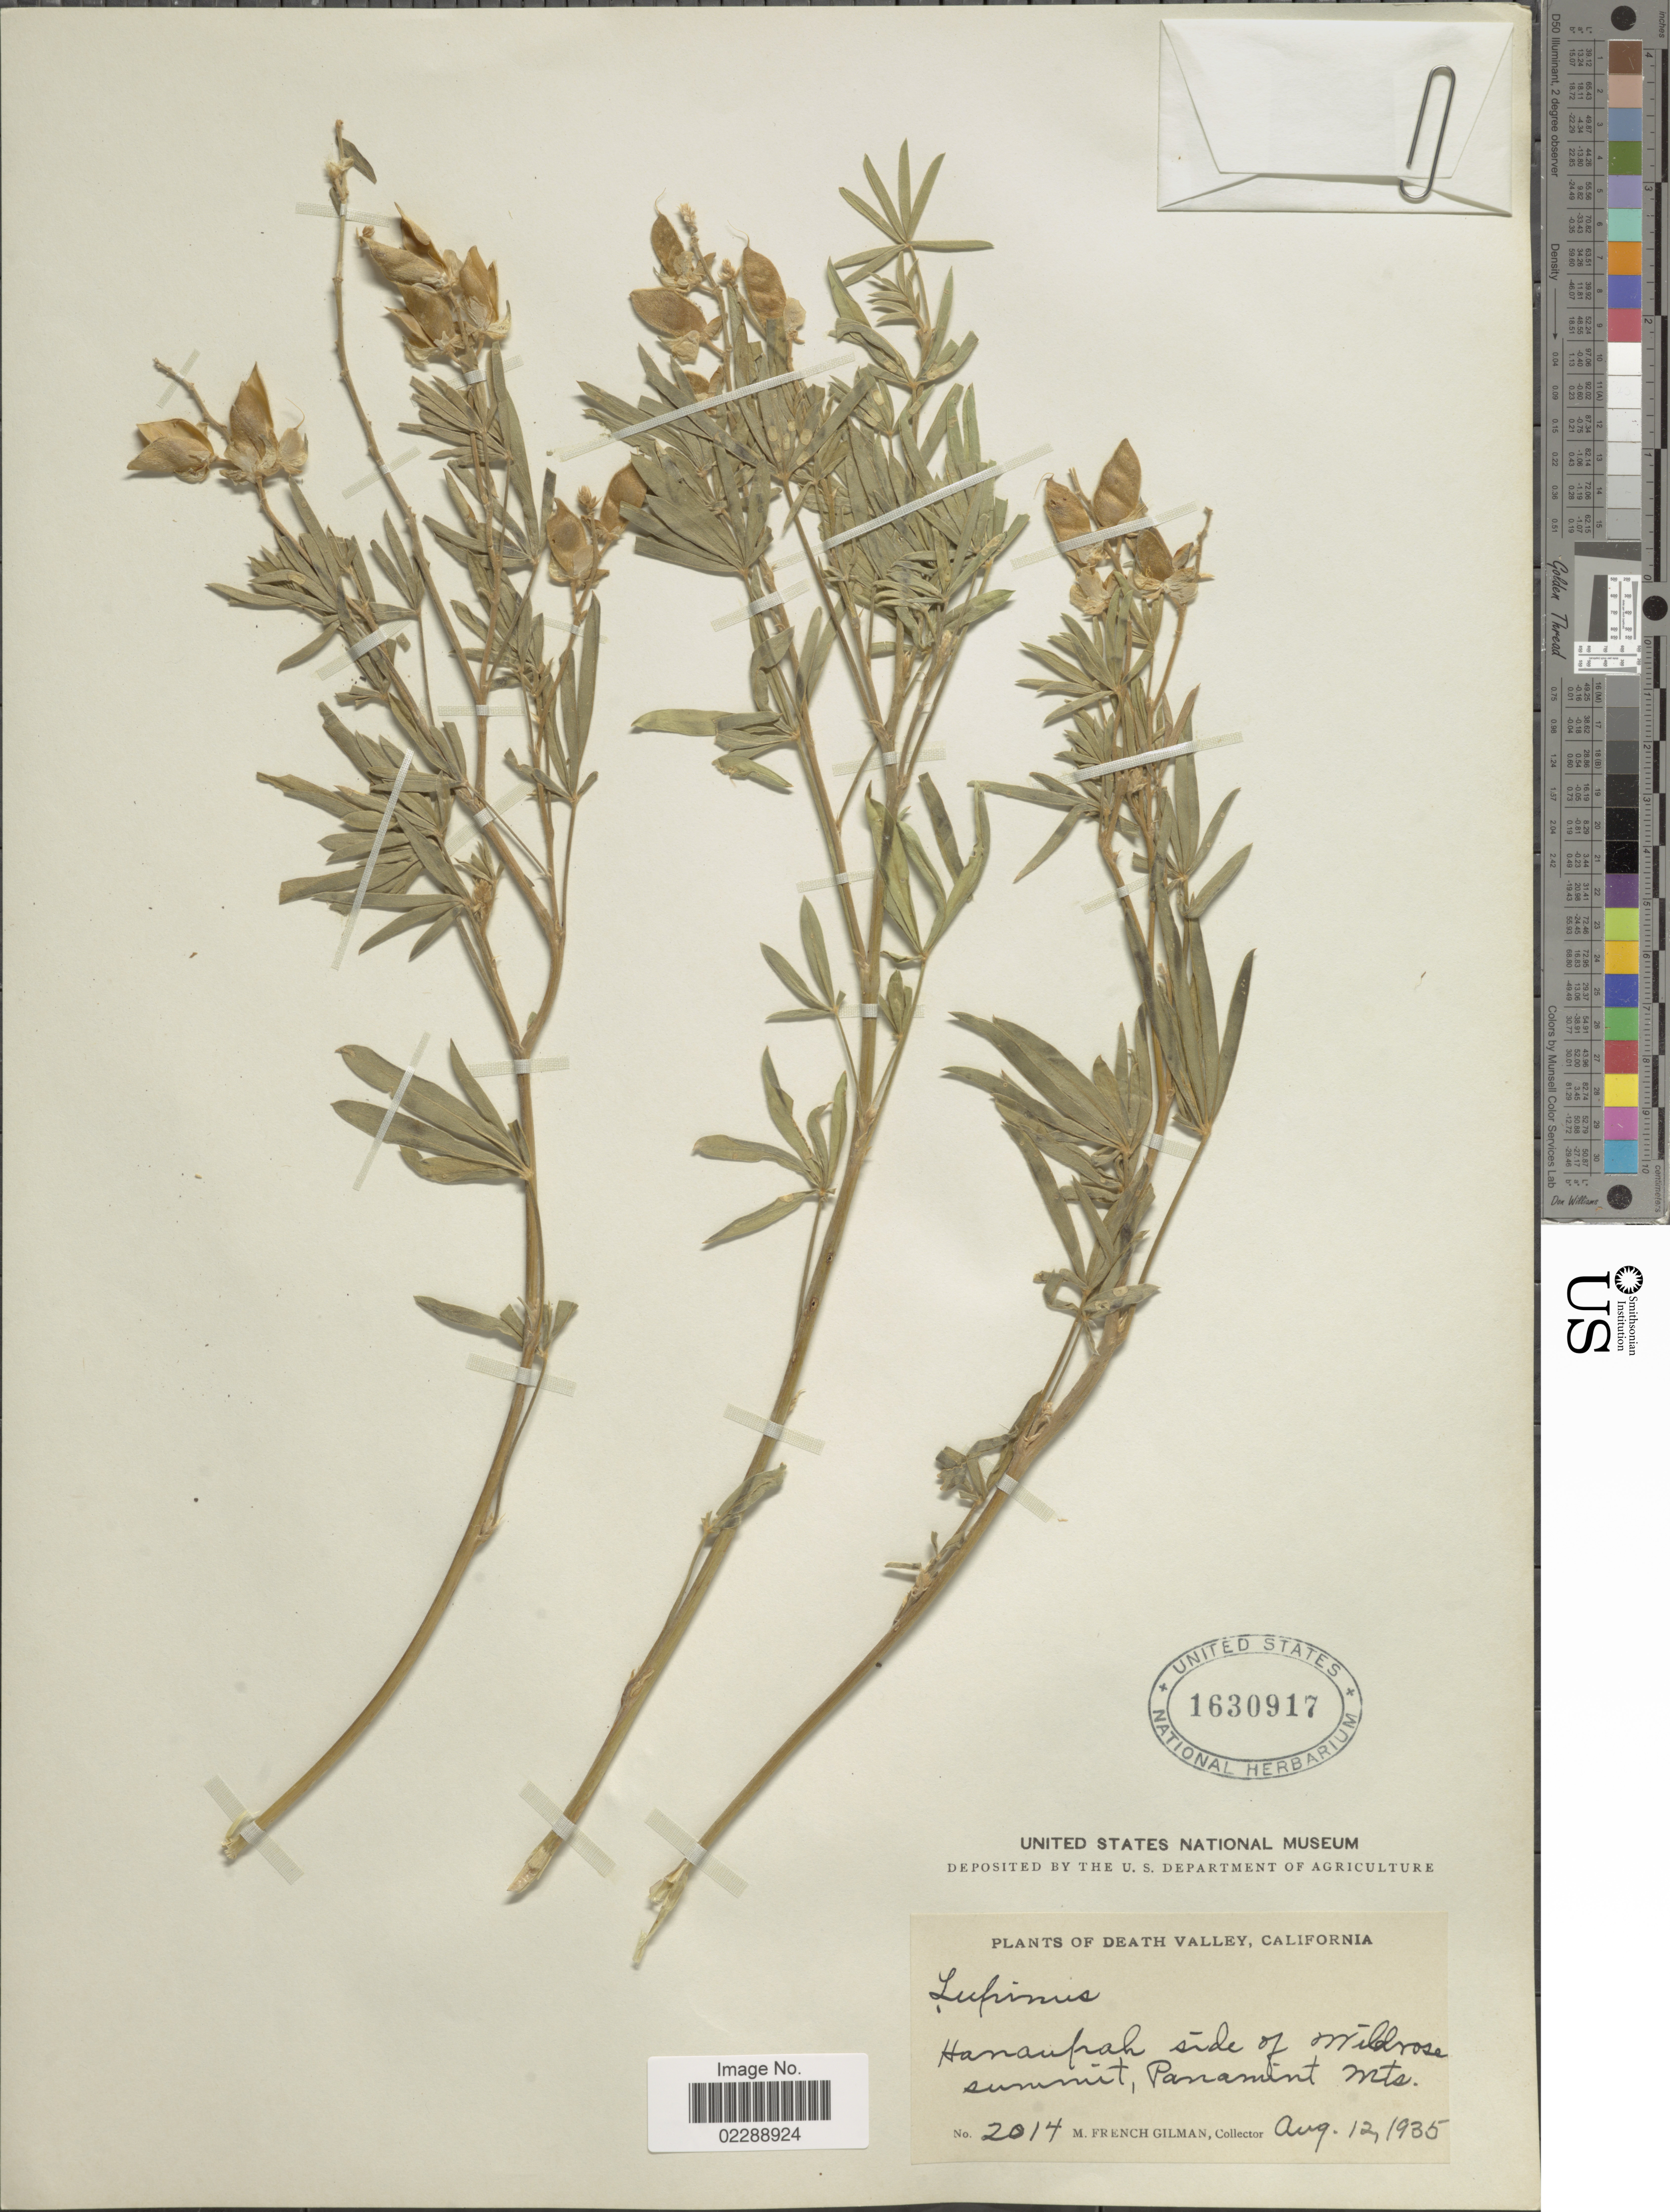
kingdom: Plantae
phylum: Tracheophyta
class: Magnoliopsida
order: Fabales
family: Fabaceae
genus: Lupinus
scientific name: Lupinus sp.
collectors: M. F. Gilman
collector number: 2014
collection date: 1935-08-12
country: United States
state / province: California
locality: Death Valley, California, Hanaufrah side of Wildrose summit, Panamint Mts.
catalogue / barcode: US 1630917